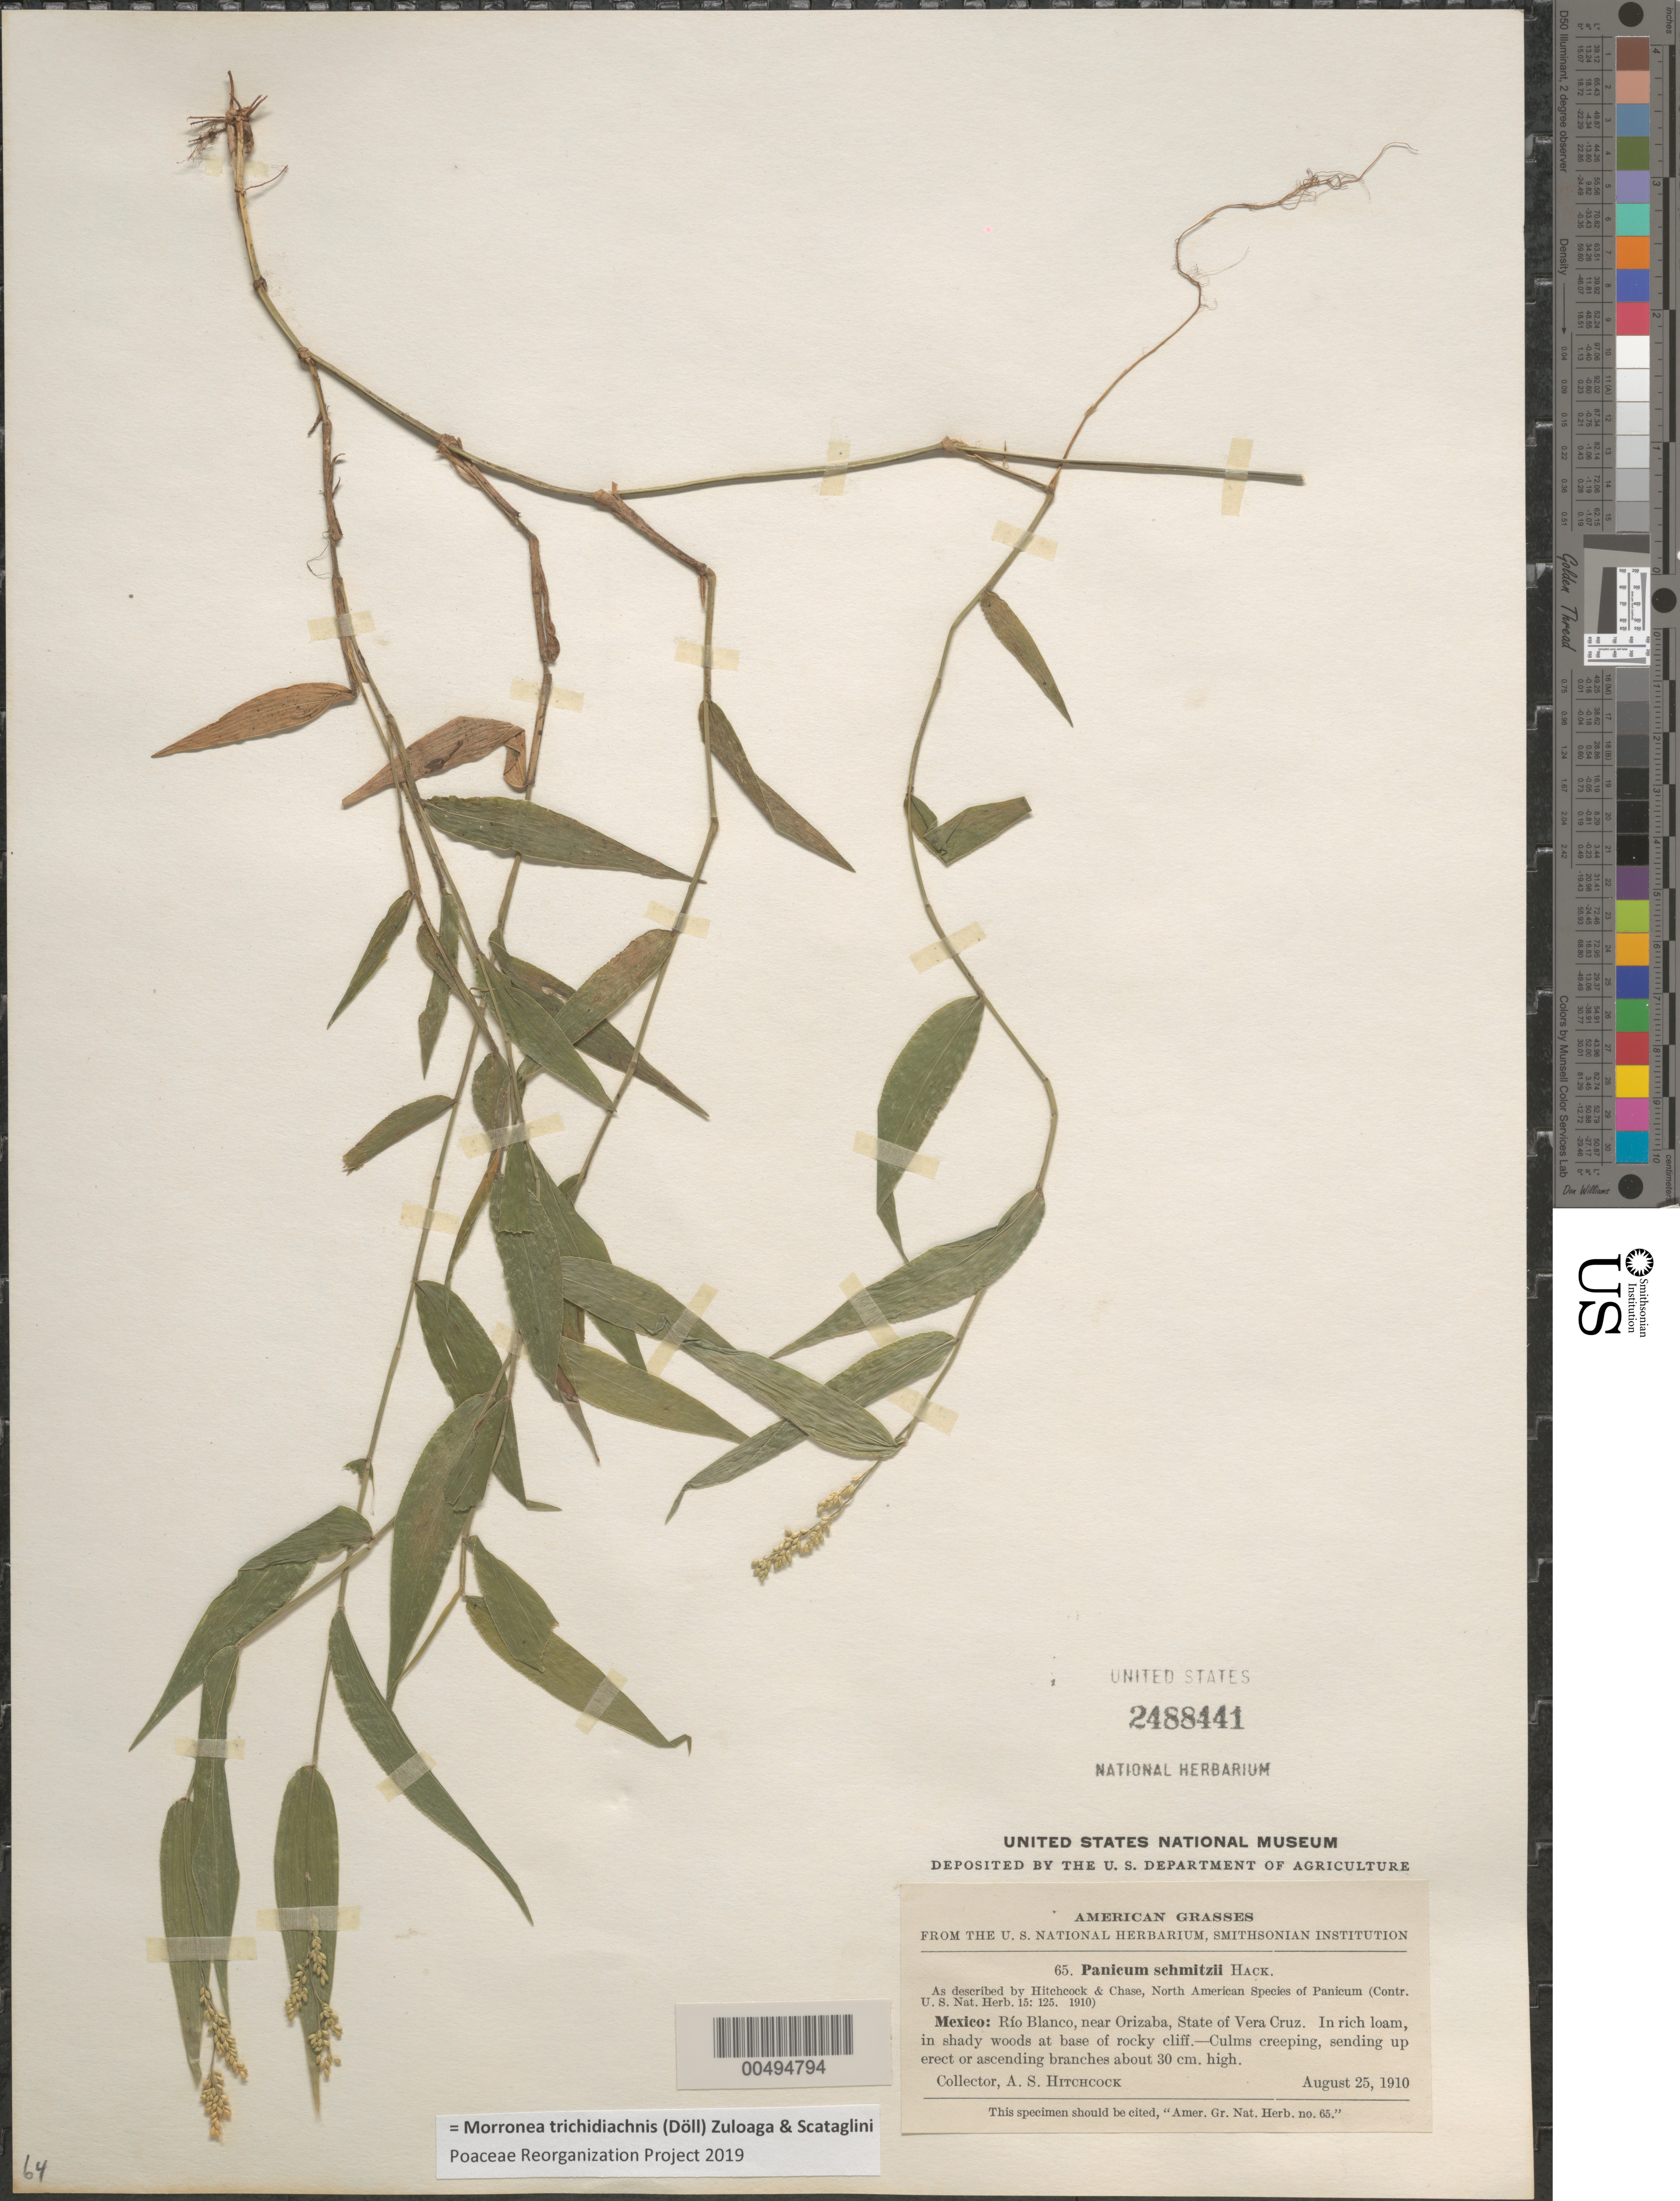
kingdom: Plantae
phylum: Tracheophyta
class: Liliopsida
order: Poales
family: Poaceae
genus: Morronea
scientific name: Morronea trichidiachnis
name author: (Döll) Zuloaga & Scataglini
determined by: Poaceae Reorganization Project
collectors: A. S. Hitchcock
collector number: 65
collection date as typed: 25 Aug 1910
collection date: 1910-08-25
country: Mexico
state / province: Veracruz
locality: R¡o Blanco, near Orizaba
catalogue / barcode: US 2488441